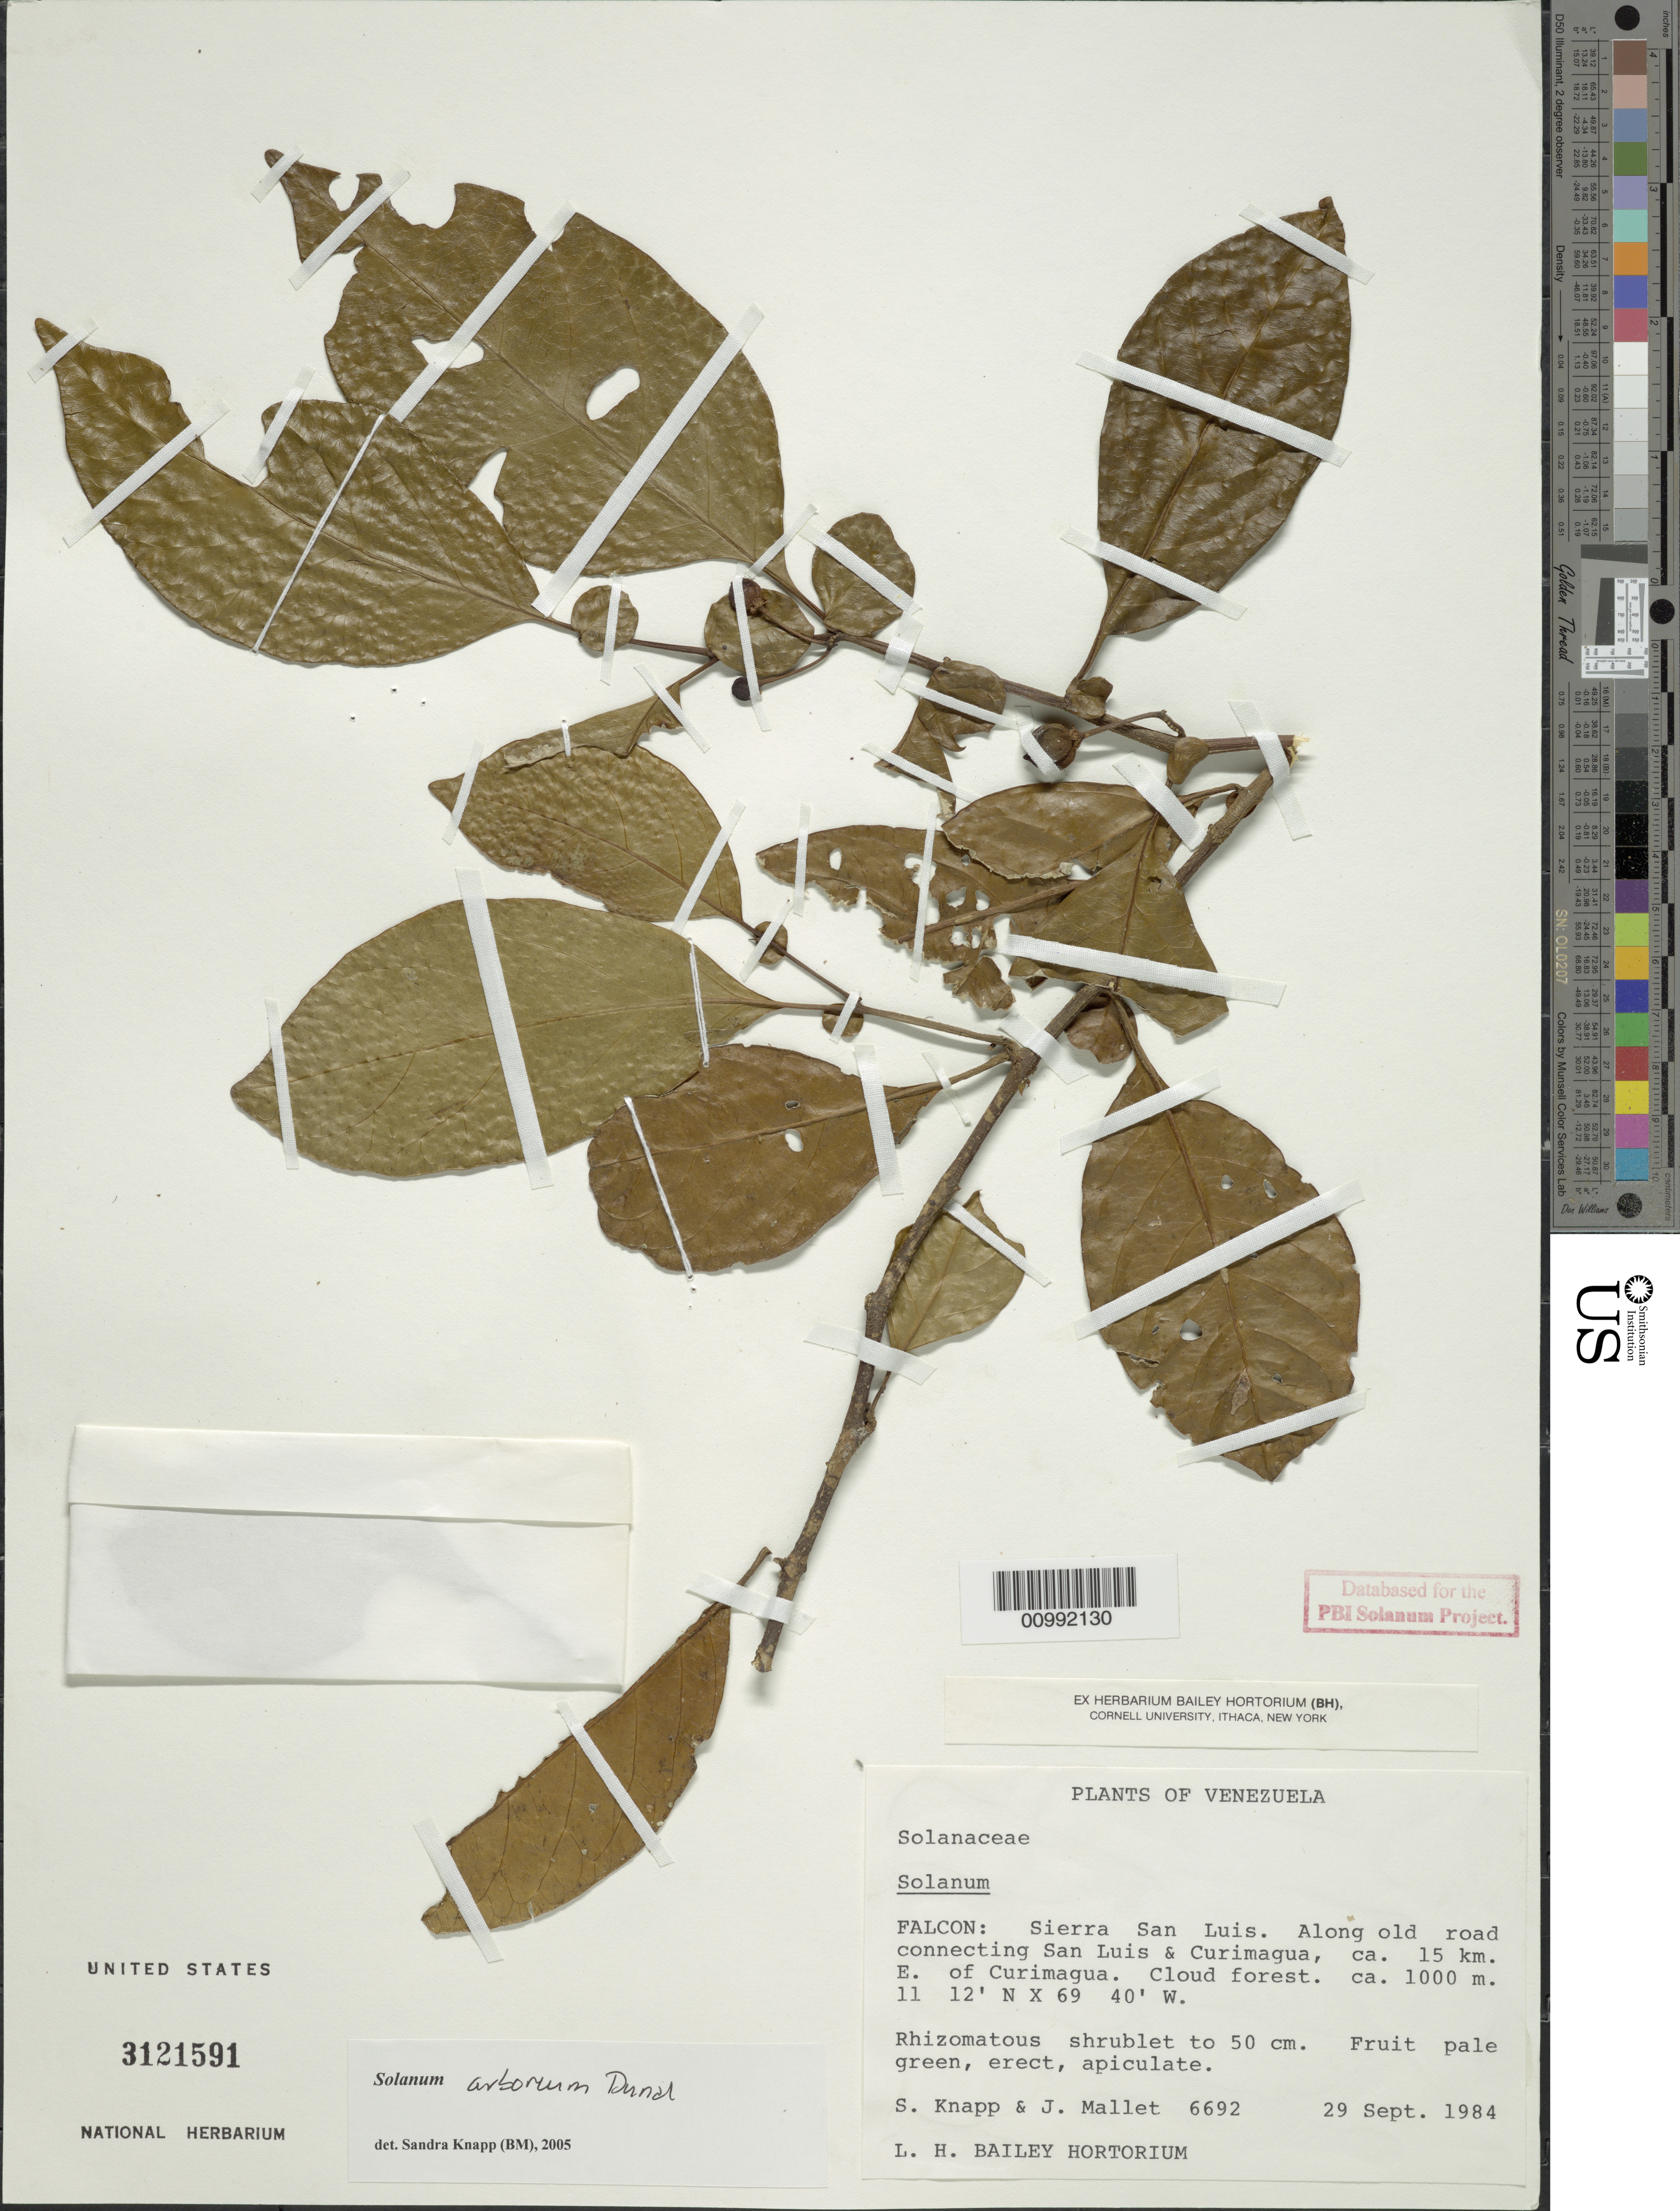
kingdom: Plantae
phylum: Tracheophyta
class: Magnoliopsida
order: Solanales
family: Solanaceae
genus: Solanum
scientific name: Solanum arboreum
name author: Dunal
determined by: Knapp, S. D.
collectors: S. Knapp & J. Mallet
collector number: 6692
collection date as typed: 29 Sep 1984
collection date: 1984-09-29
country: Venezuela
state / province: Falcón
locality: Sierra San Luis, along old road connecting San Luis and Curimagua, ca. 15 km E of Curimagua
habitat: cloud forest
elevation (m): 1000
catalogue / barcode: US 3121591